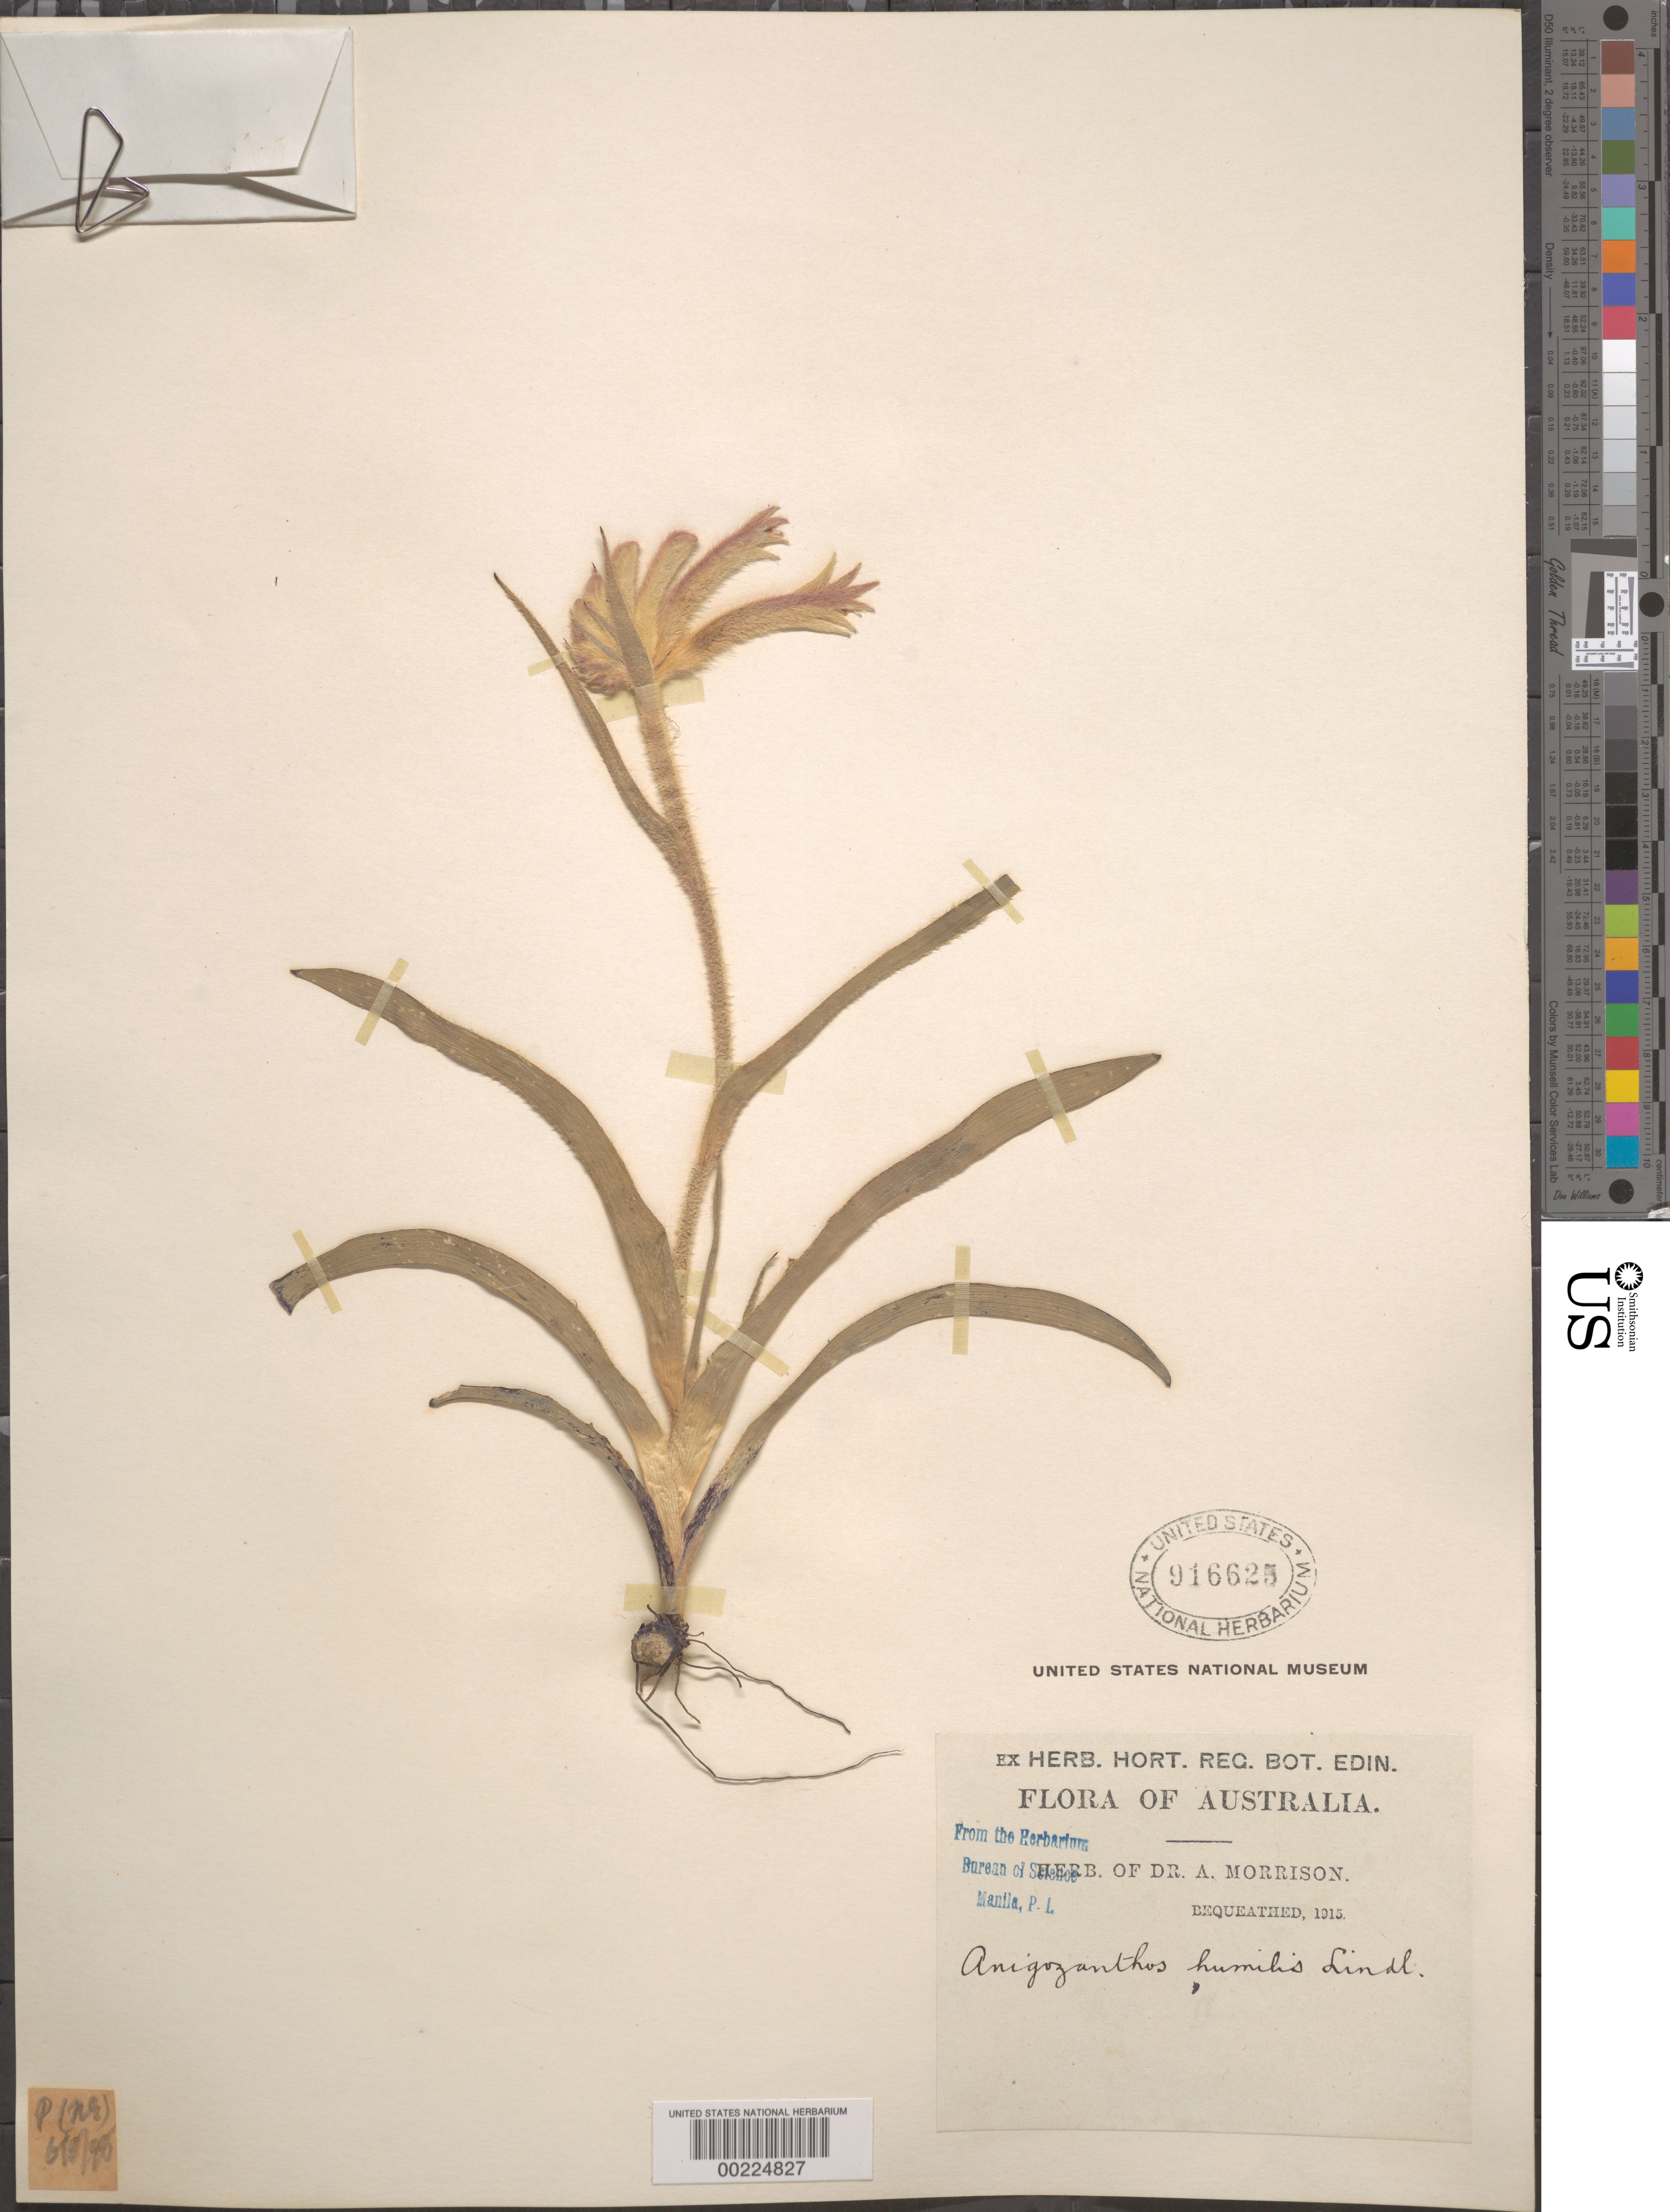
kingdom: Plantae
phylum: Tracheophyta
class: Liliopsida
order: Commelinales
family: Haemodoraceae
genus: Anigozanthos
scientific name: Anigozanthos humilis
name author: Lindl.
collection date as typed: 06 Aug 1898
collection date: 1898-08-06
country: Australia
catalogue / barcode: US 916625